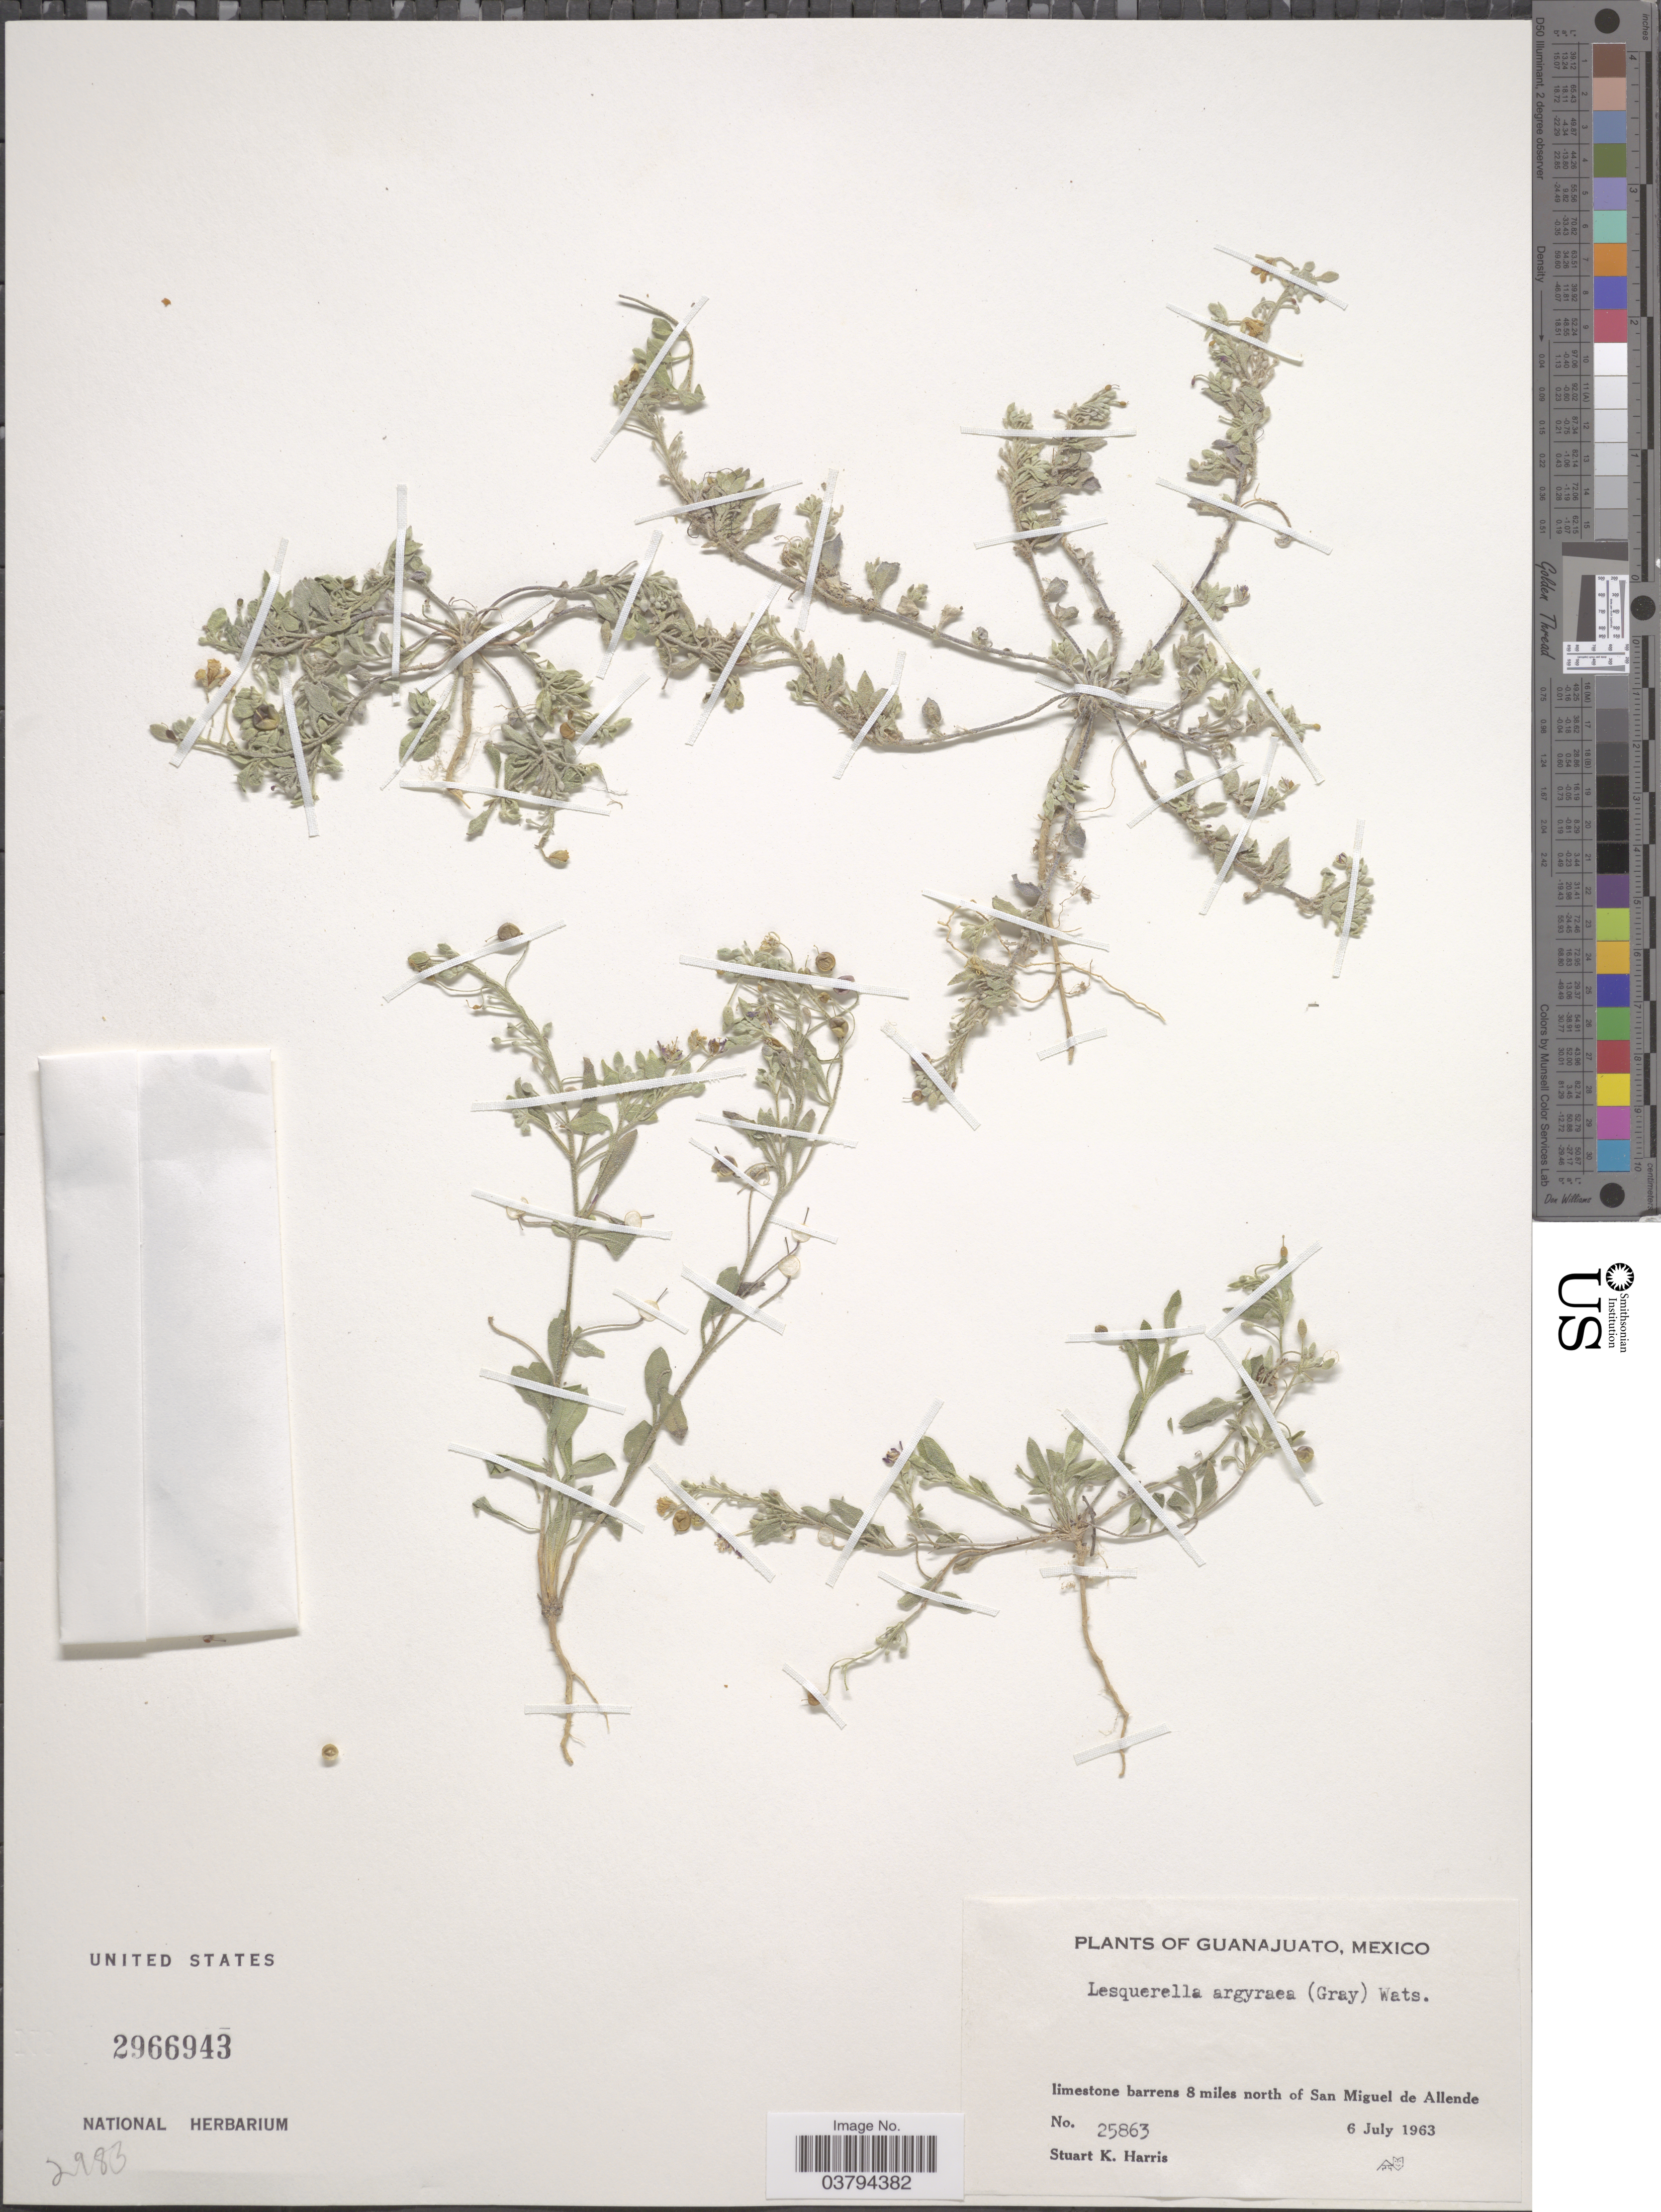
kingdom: Plantae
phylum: Tracheophyta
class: Magnoliopsida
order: Brassicales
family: Brassicaceae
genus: Lesquerella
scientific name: Lesquerella argyraea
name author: (A. Gray) S. Watson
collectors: S. K. Harris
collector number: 25863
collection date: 1963-07-06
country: Mexico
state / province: Guanajuato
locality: Limestone barrens 8 miles north of San Miguel de Allende.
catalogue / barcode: US 2966943